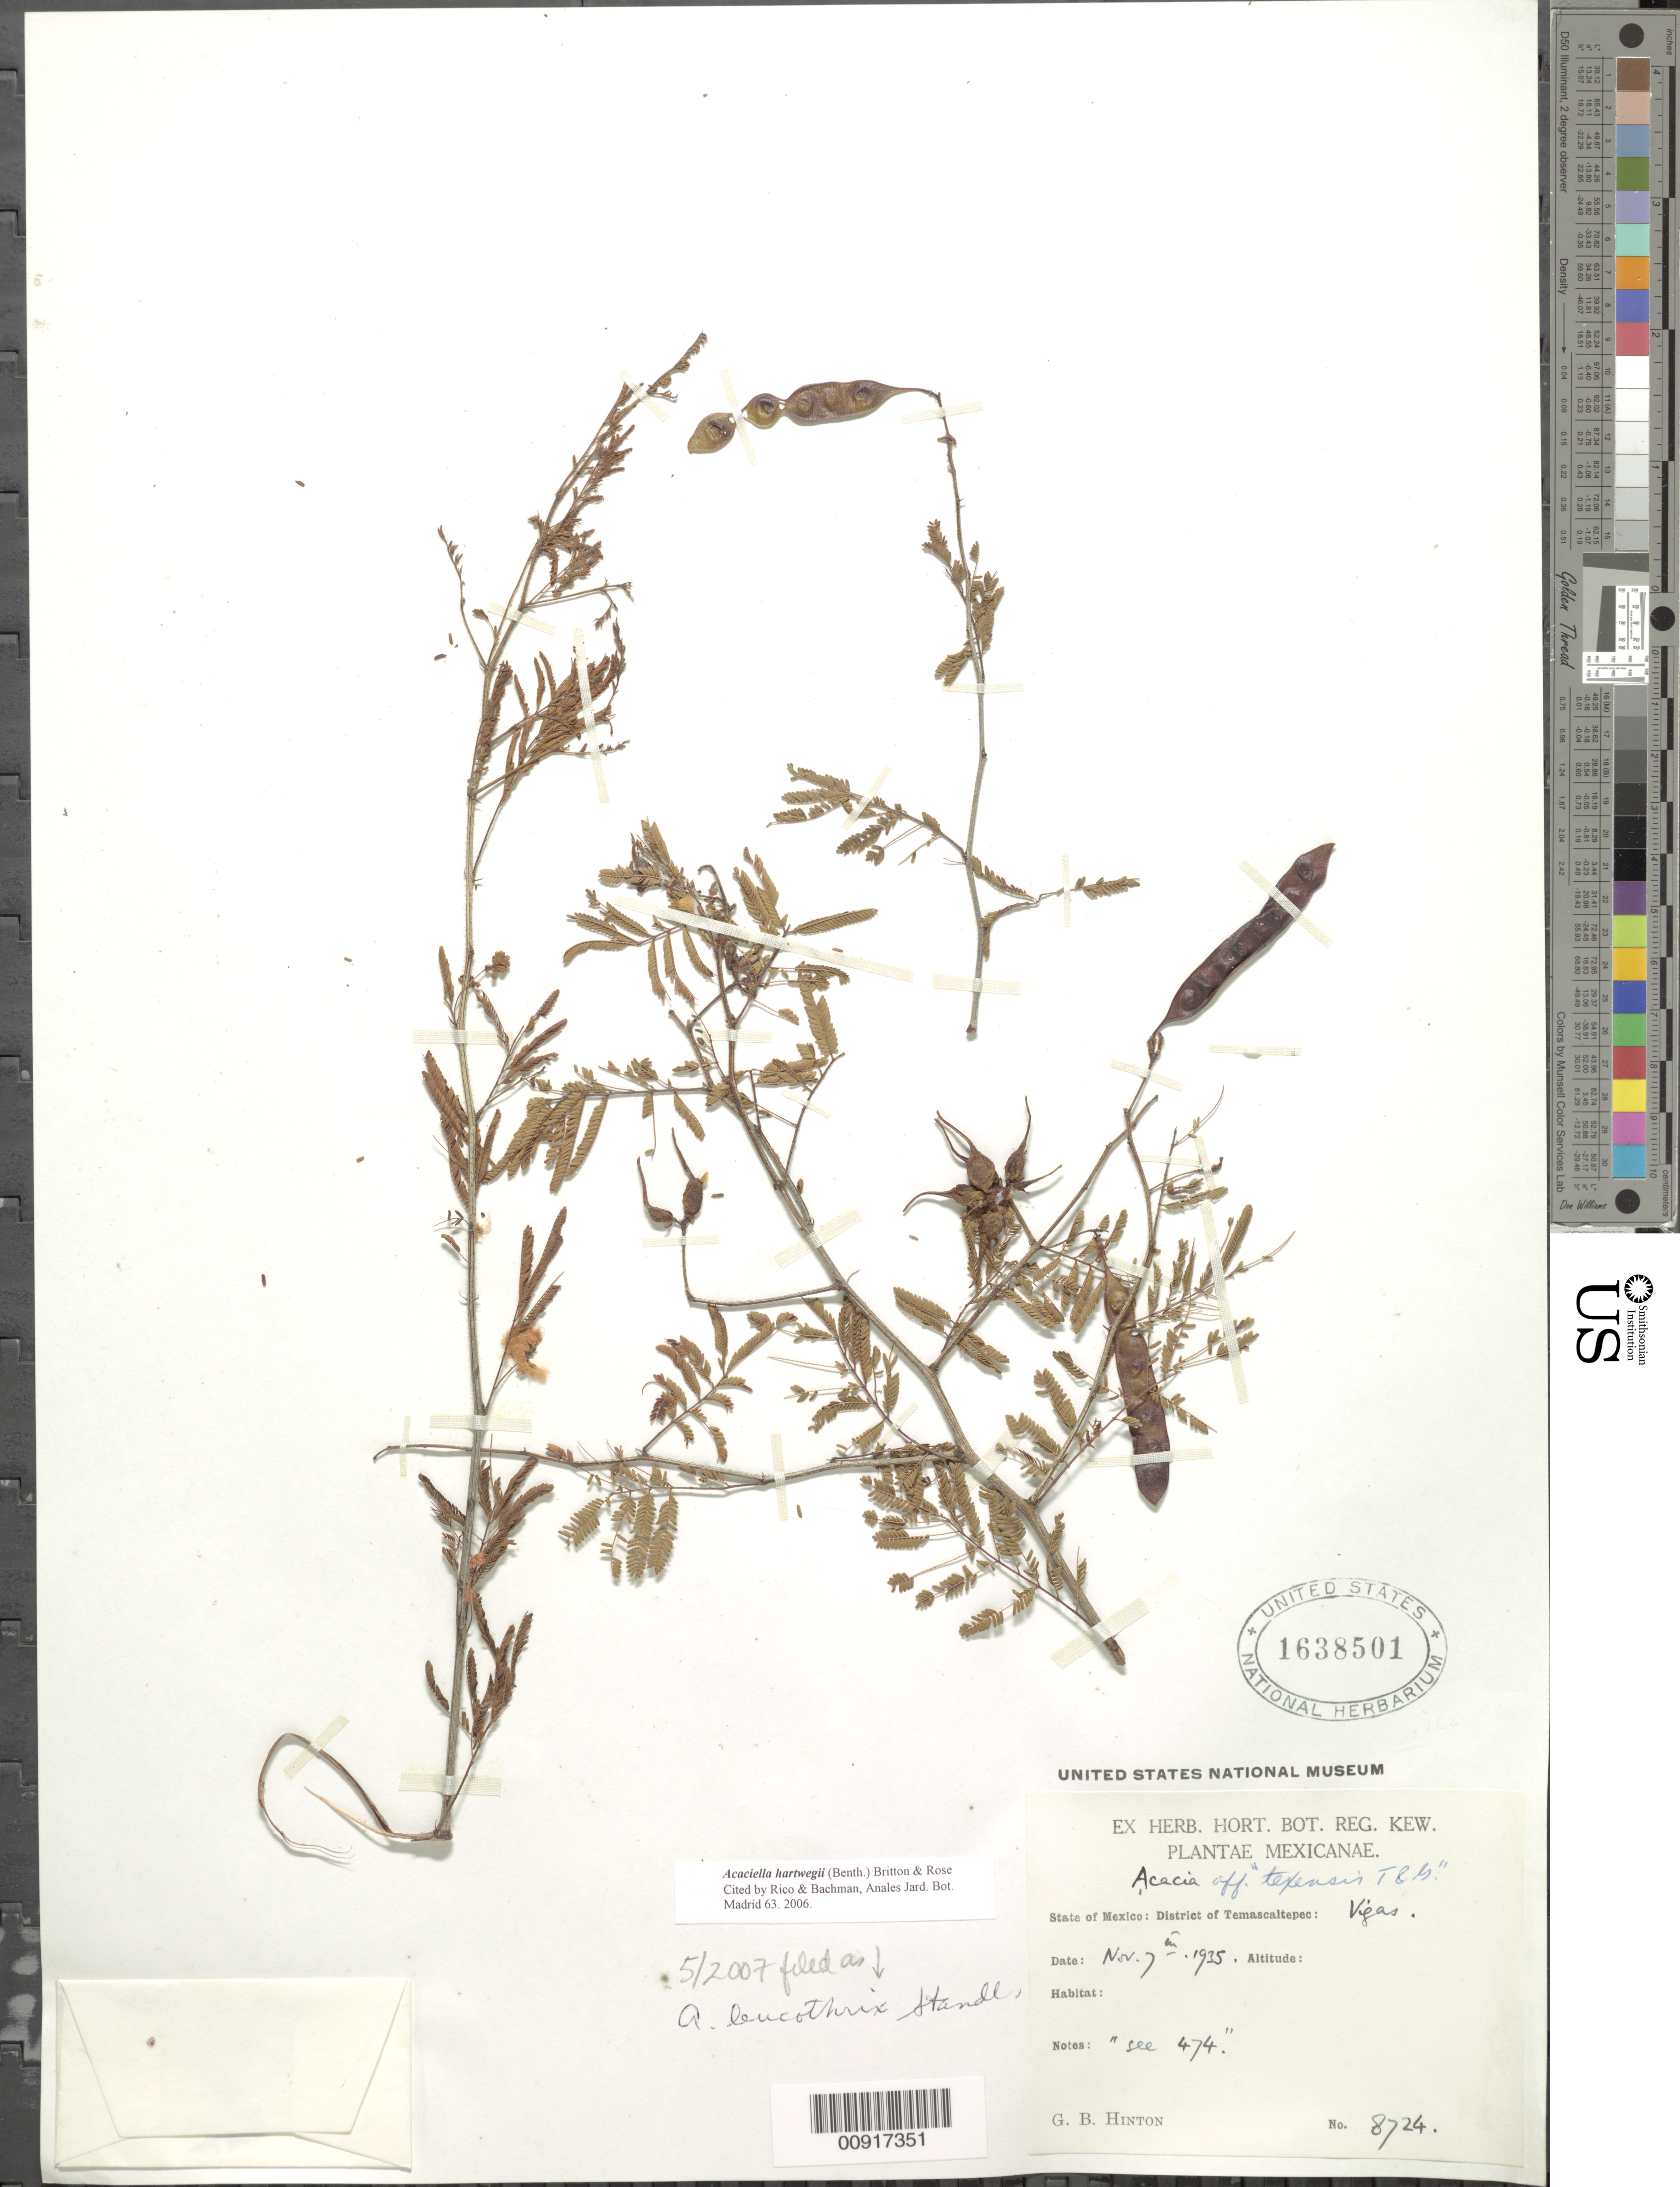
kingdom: Plantae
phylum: Tracheophyta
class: Magnoliopsida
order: Fabales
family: Fabaceae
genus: Acaciella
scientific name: Acaciella hartwegii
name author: (Benth.) Britton & Rose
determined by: Rico, L.; Bachman, --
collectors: G. B. Hinton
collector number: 8724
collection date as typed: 07 Nov 1935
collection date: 1935-11-07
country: Mexico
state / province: México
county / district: Temascaltepec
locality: State of Mexico: District of Temascaltepec: Vigas.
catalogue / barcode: US 1638501